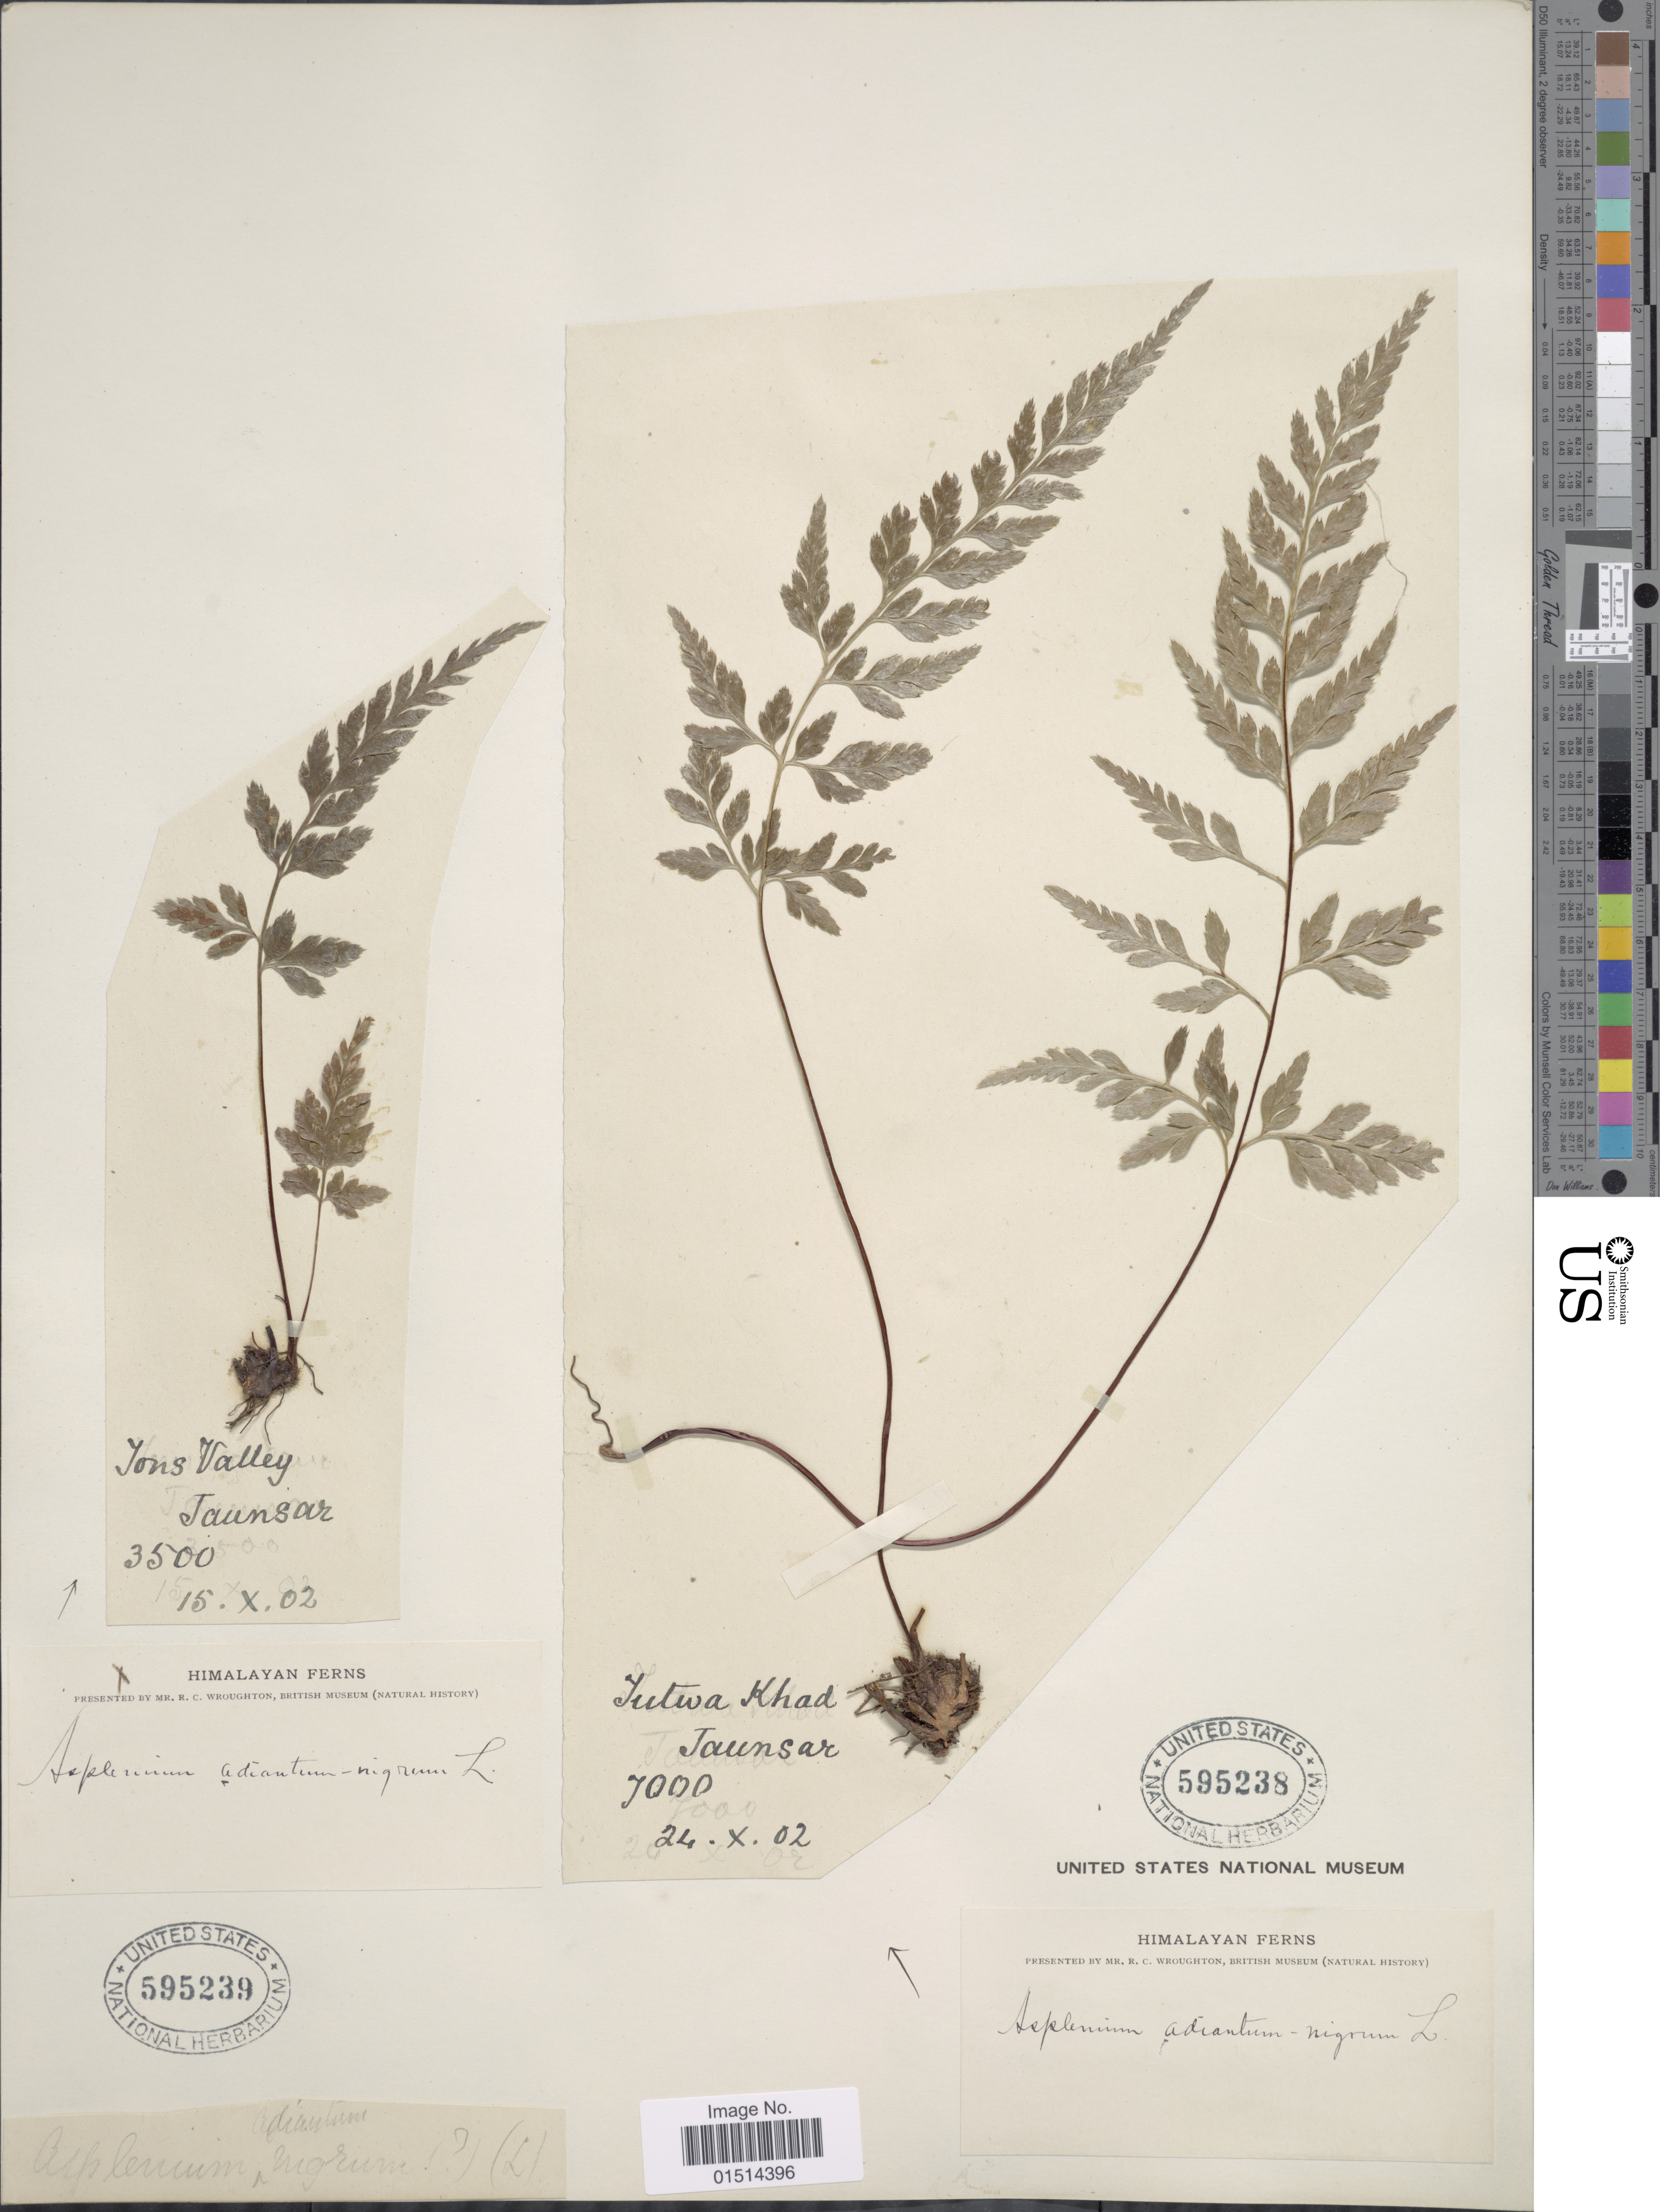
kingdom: Plantae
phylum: Tracheophyta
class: Polypodiopsida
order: Polypodiales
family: Aspleniaceae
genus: Asplenium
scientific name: Asplenium adiantum-nigrum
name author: L.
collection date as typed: Transcribed d/m/y: 15/10/2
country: India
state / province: Uttarakhand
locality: Tons valley, Jaunsar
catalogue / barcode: US 595239-2